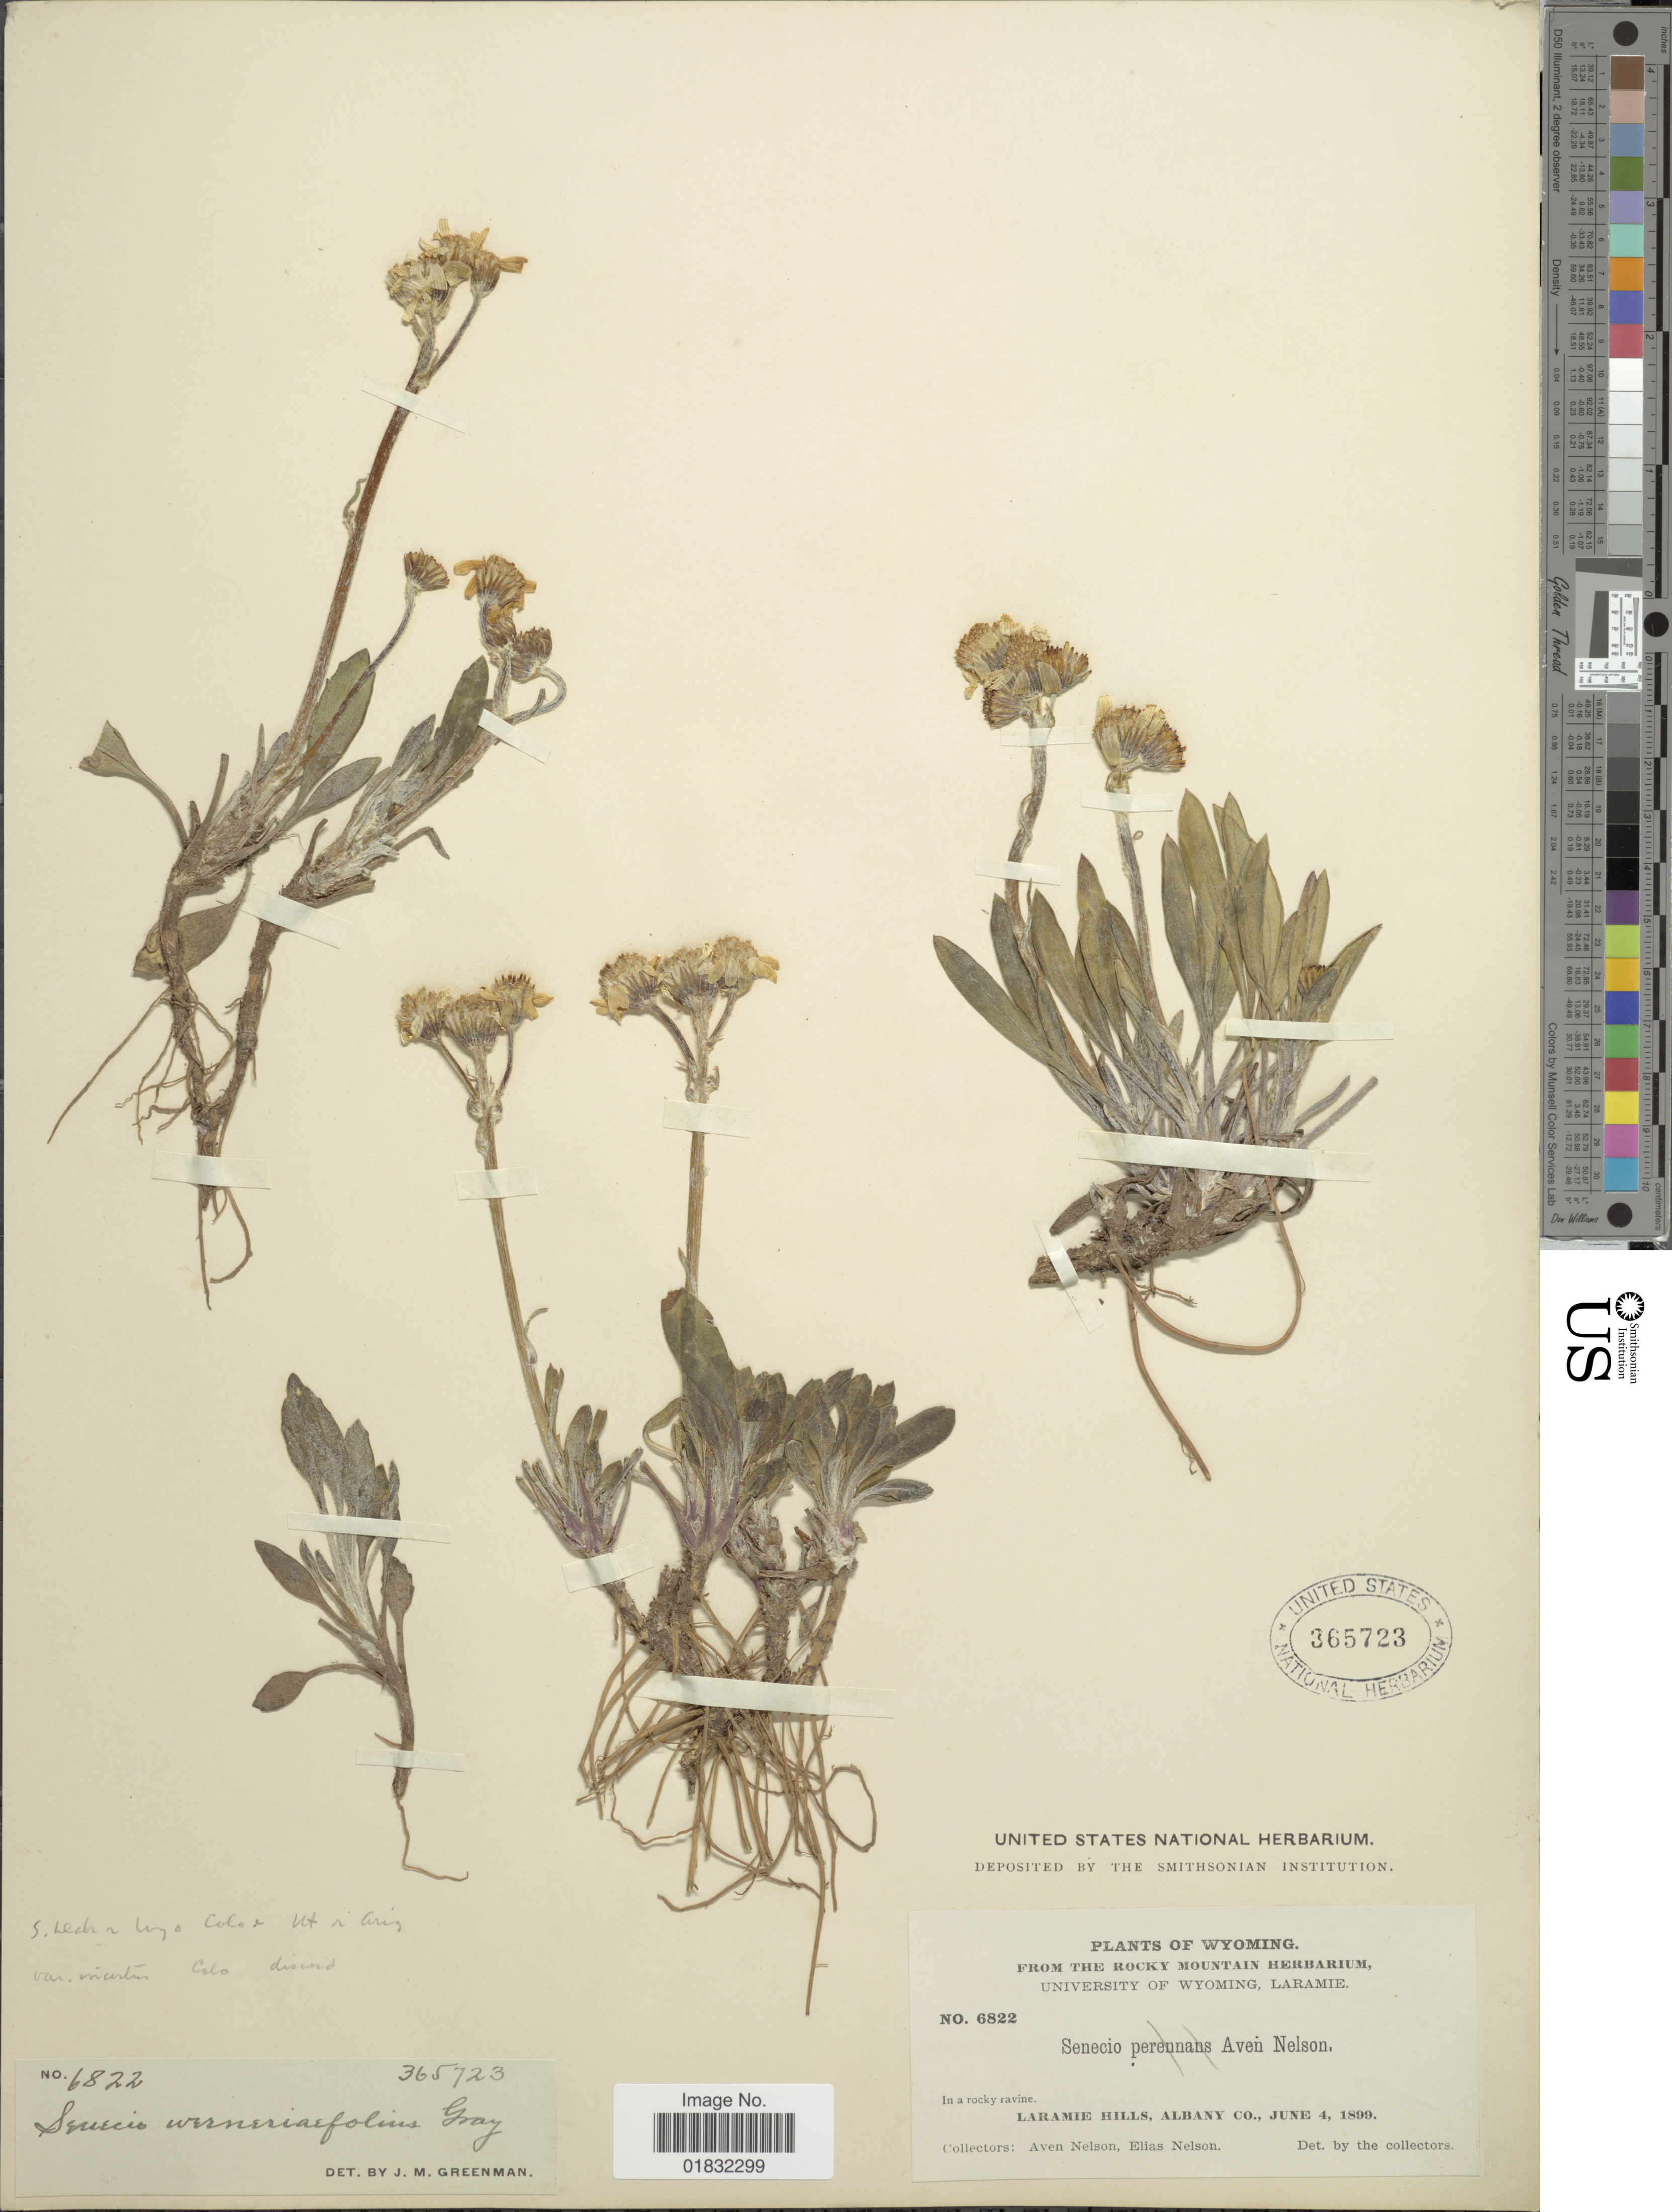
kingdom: Plantae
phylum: Tracheophyta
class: Magnoliopsida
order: Asterales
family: Asteraceae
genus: Packera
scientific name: Packera werneriifolia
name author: (A. Gray) W.A. Weber & Á. Löve ex Trock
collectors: A. Nelson & E. Nelson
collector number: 6822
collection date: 1899-06-04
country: United States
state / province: Wyoming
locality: In a rocky ravine, Laramie Hills, albany Co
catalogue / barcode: US 365723